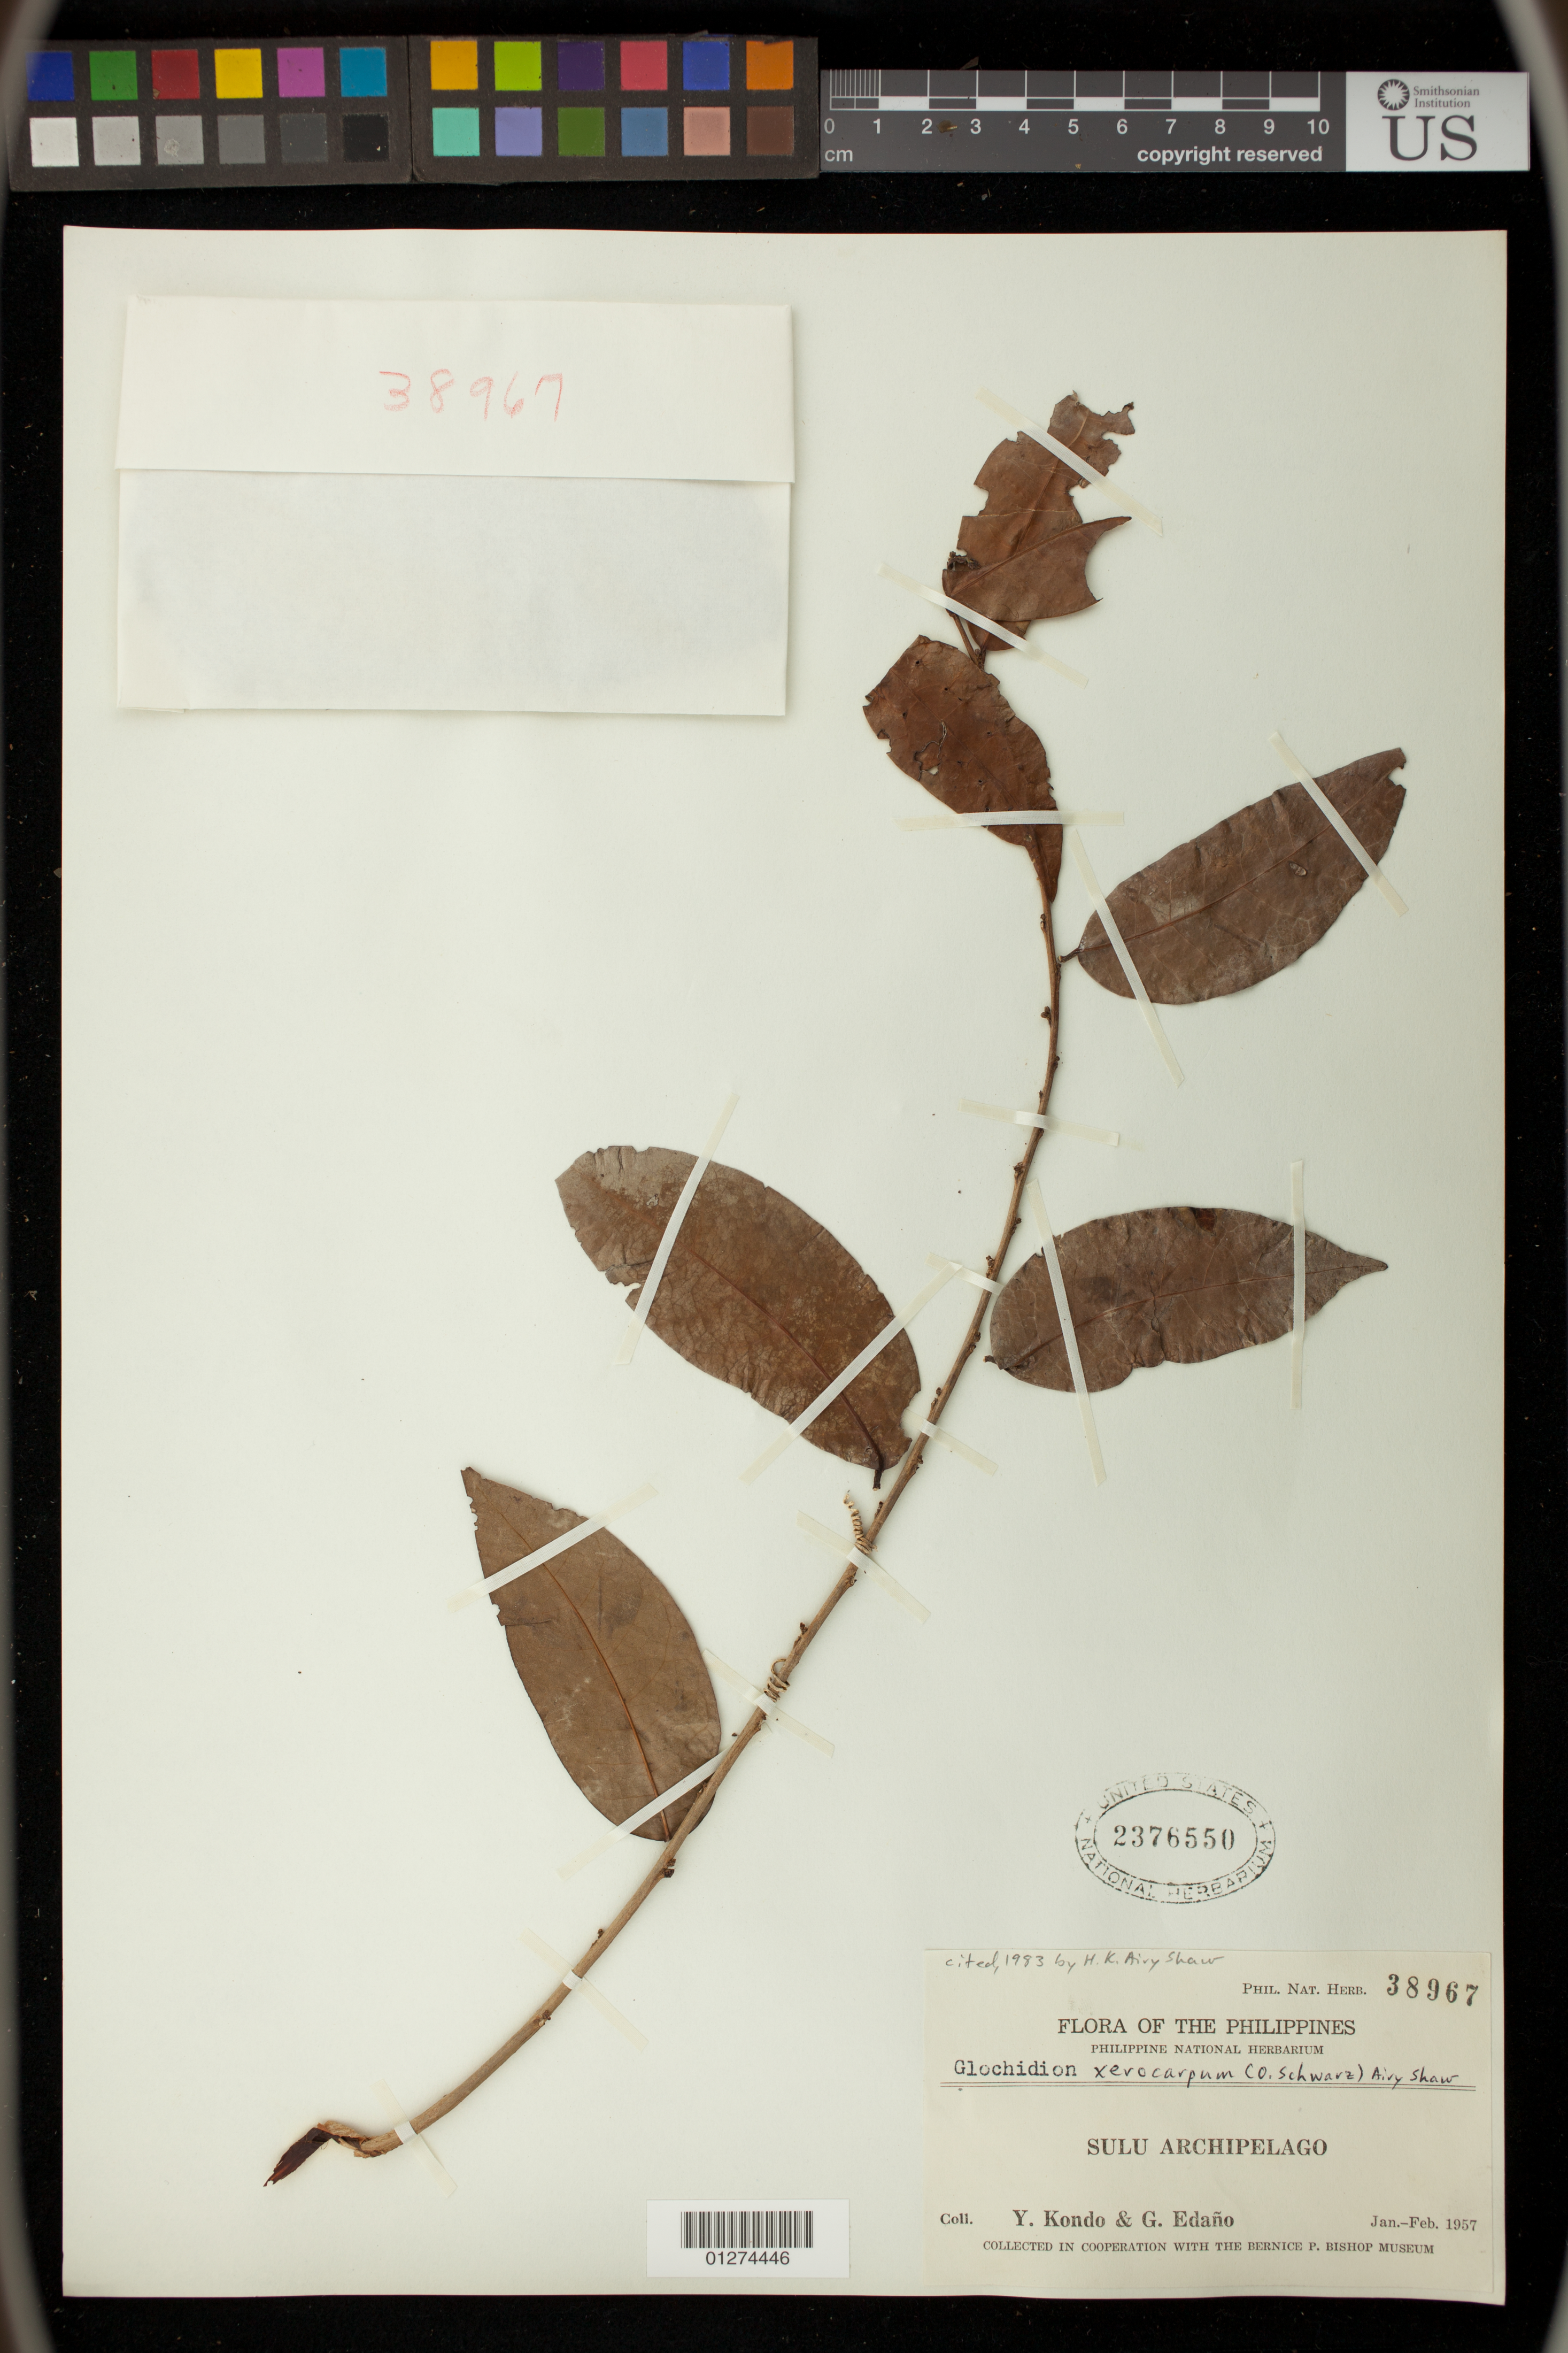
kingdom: Plantae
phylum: Tracheophyta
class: Magnoliopsida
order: Malpighiales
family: Phyllanthaceae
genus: Glochidion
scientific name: Glochidion xerocarpum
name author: (O. Schwarz) Airy Shaw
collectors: Y. Kondo & G. E. Edaño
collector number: Phil. Nat. Herb. 38967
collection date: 1957-01/1957-02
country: Philippines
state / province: Muslim Mindanao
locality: Sulu Archipelago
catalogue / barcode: US 2376550